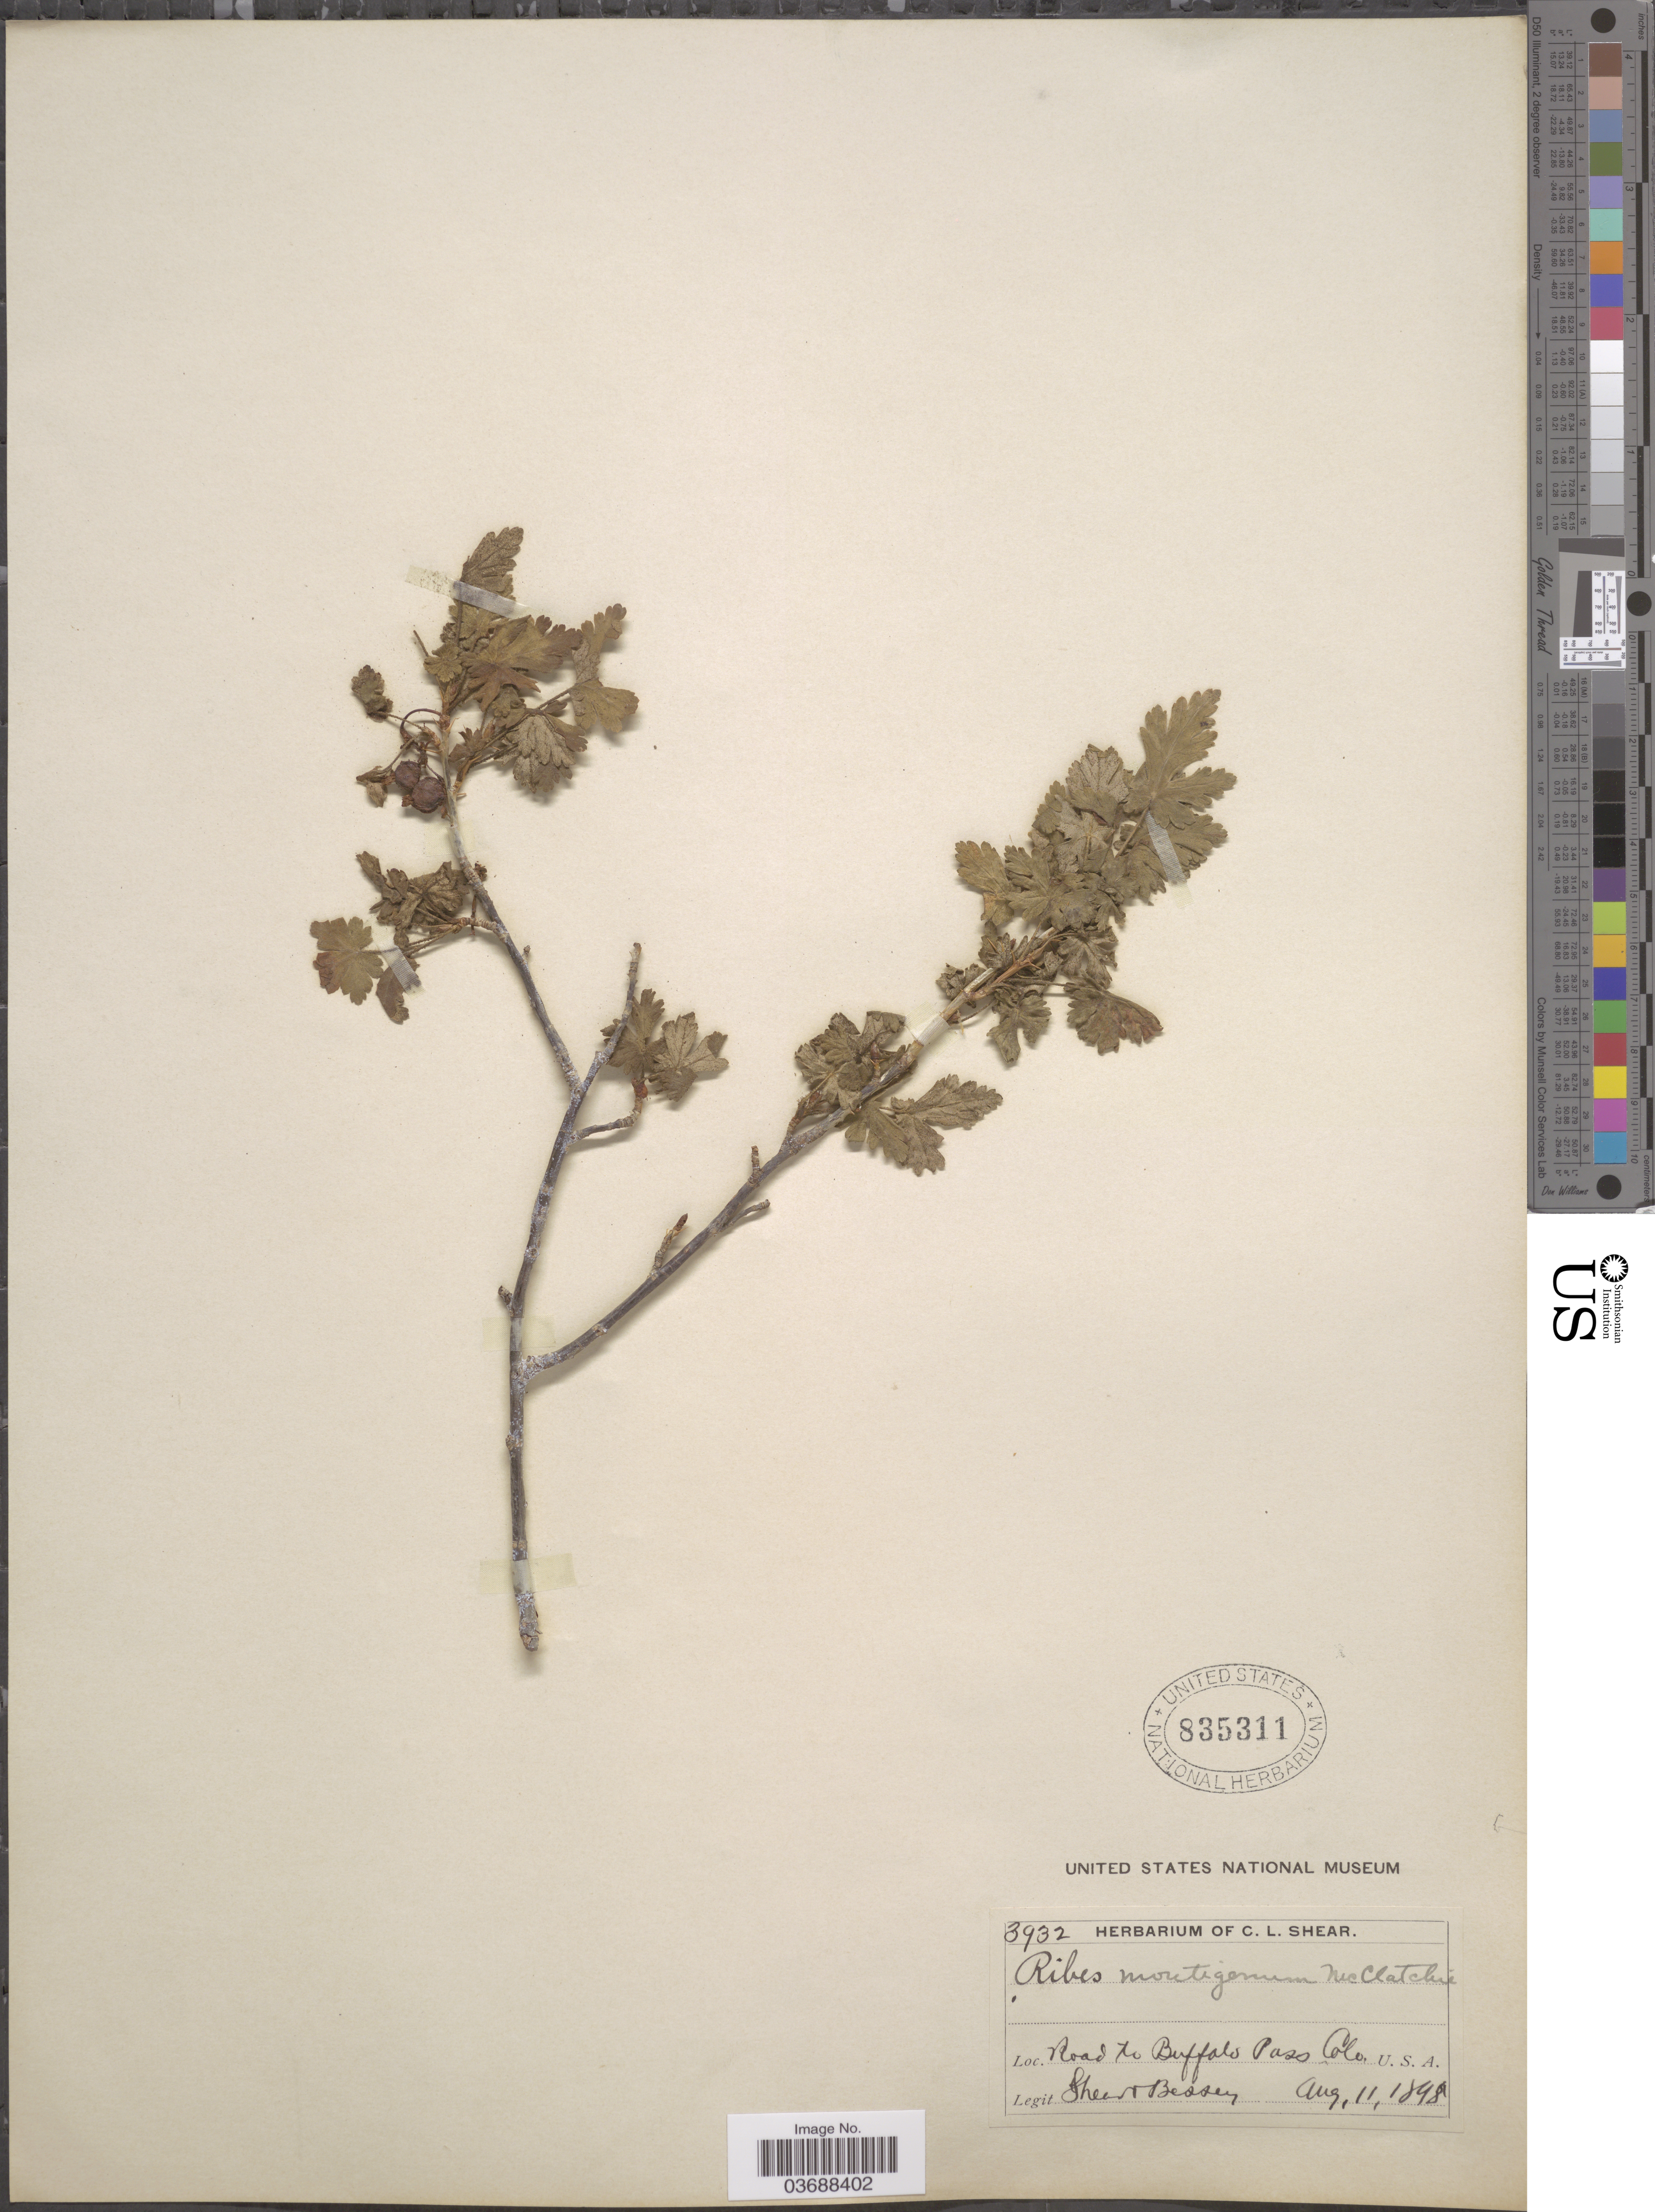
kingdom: Plantae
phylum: Tracheophyta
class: Magnoliopsida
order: Saxifragales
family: Grossulariaceae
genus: Ribes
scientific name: Ribes montigenum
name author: McClatchie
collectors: C. L. Shear & -. Bessey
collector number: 3932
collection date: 1898-08-11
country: United States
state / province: Colorado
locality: Road to Buffalo Pass.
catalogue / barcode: US 835311